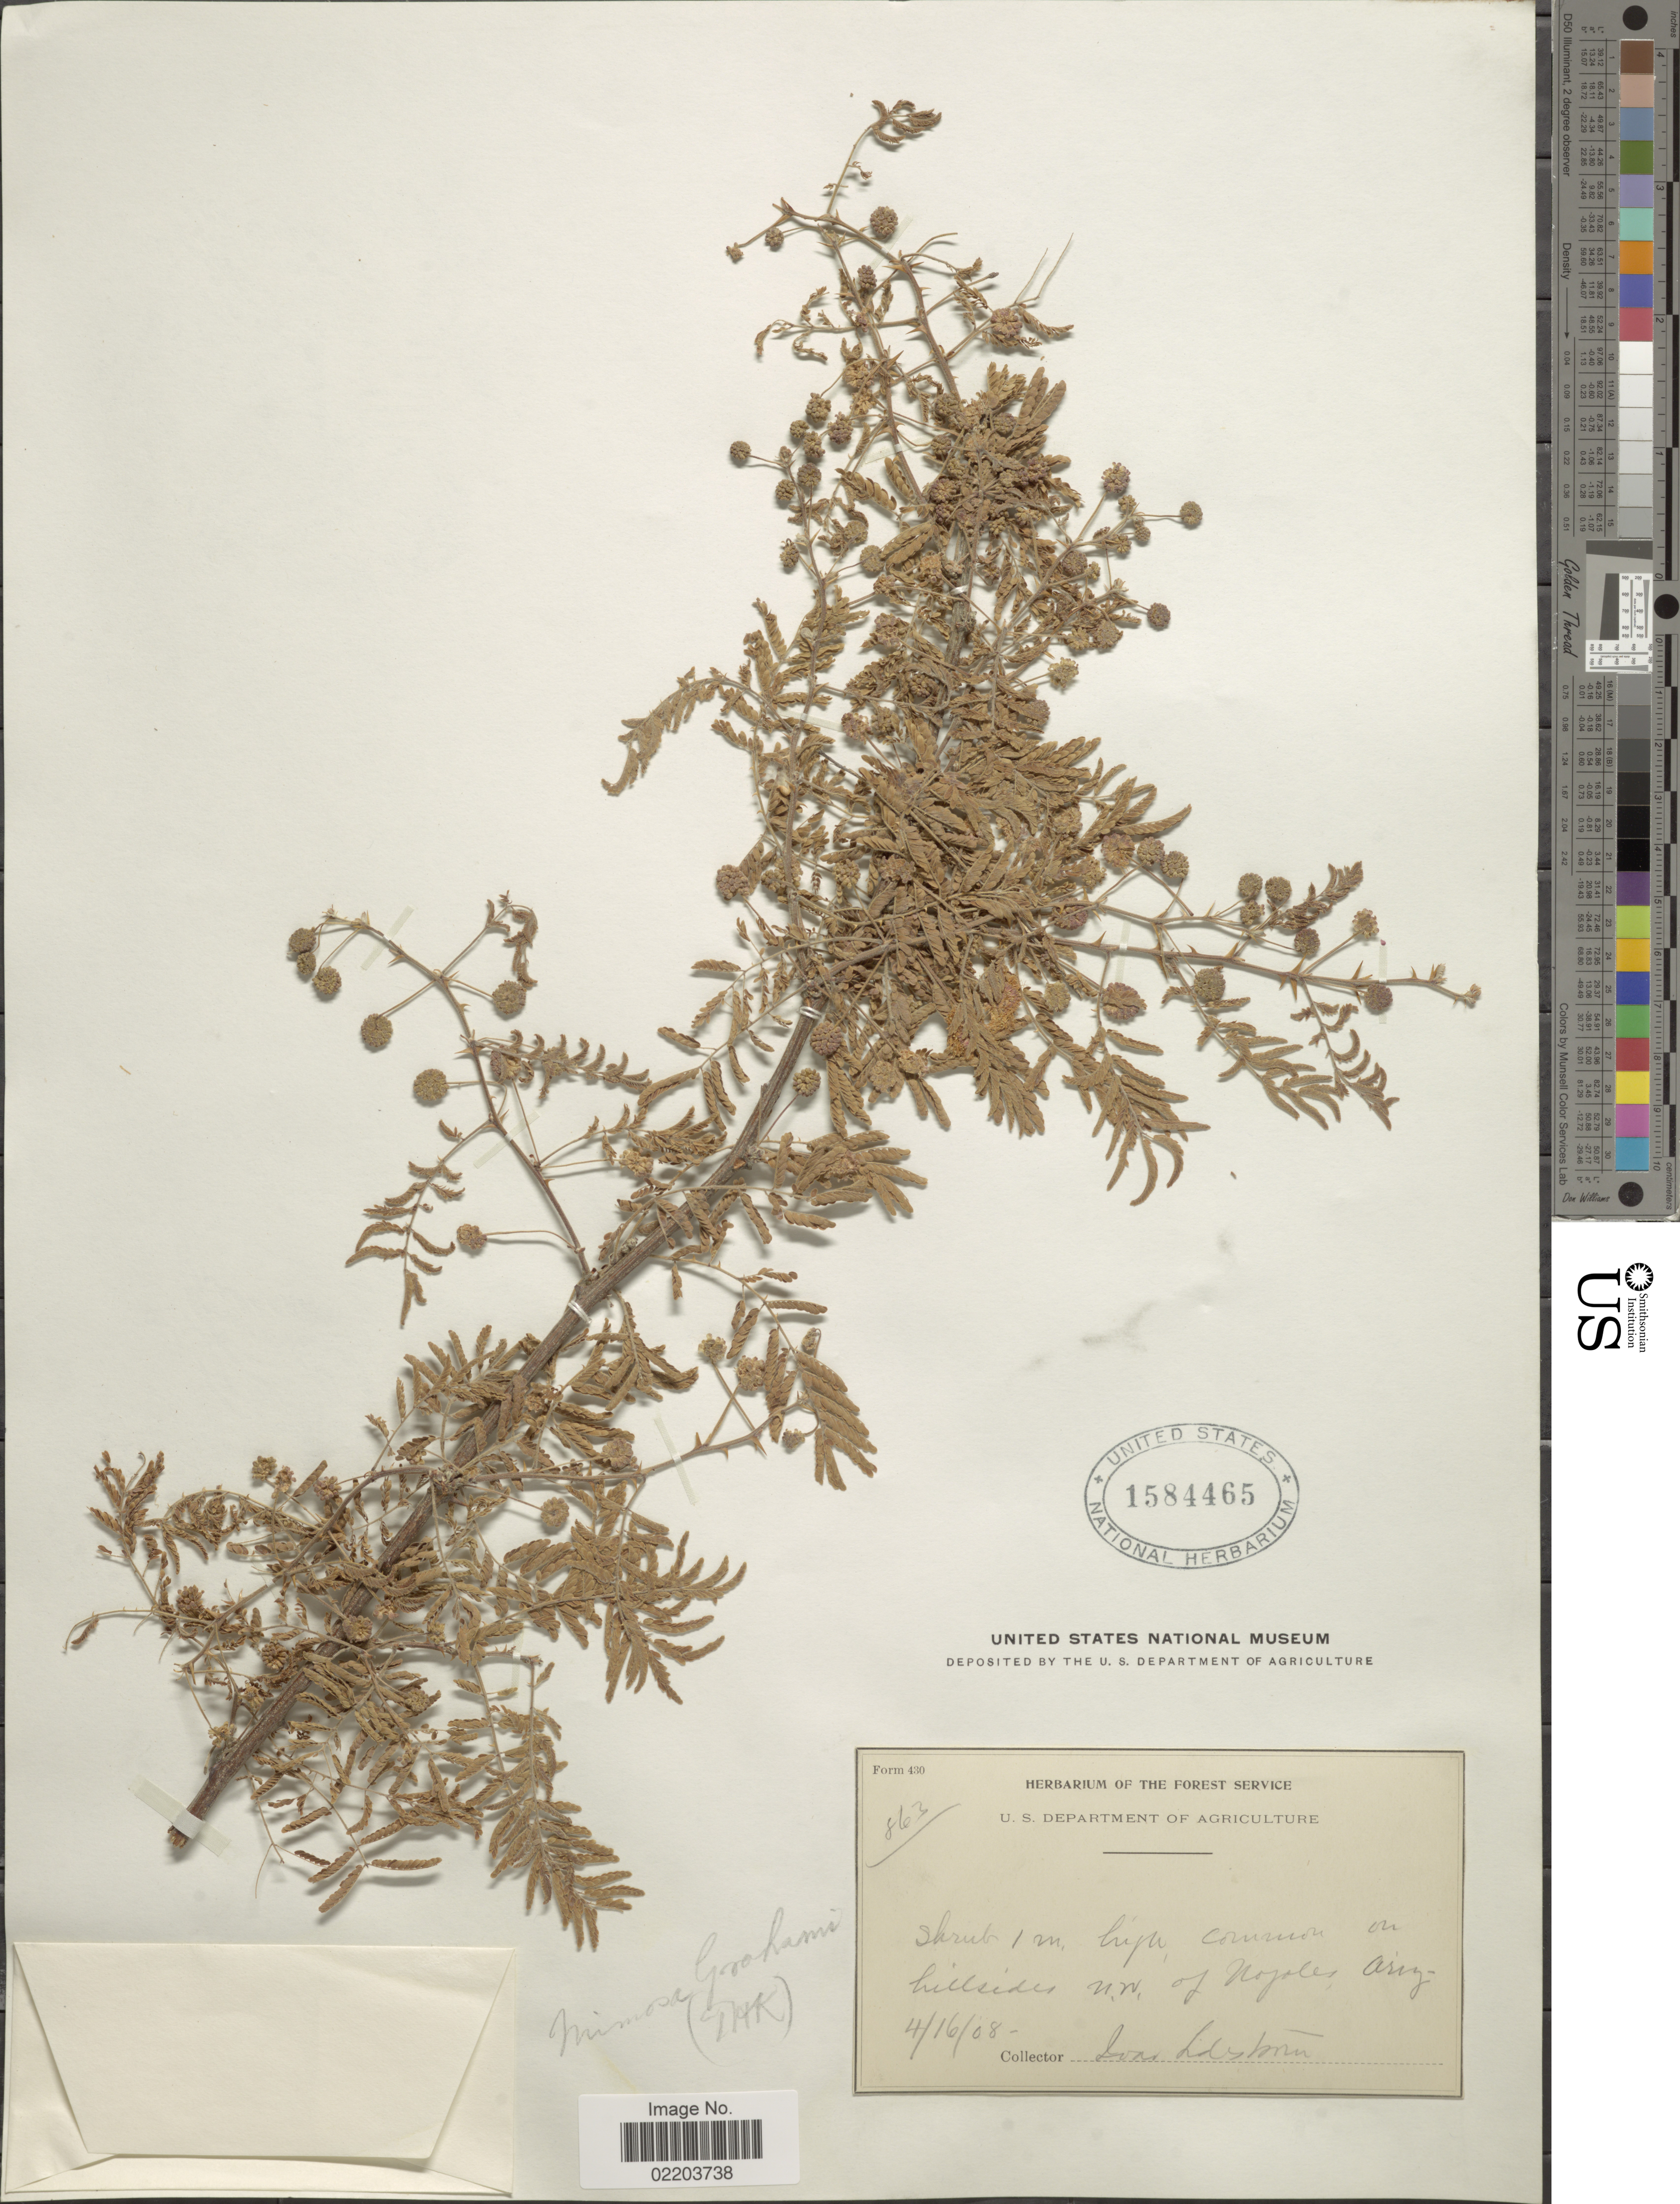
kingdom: Plantae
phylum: Tracheophyta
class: Magnoliopsida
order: Fabales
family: Fabaceae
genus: Mimosa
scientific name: Mimosa grahamii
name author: A. Gray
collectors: I. F. Tidestrom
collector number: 863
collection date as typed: Transcribed d/m/y: 16/4/08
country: United States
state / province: Arizona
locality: Common on hillsides, N.W. of Nojales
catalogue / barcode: US 1584465